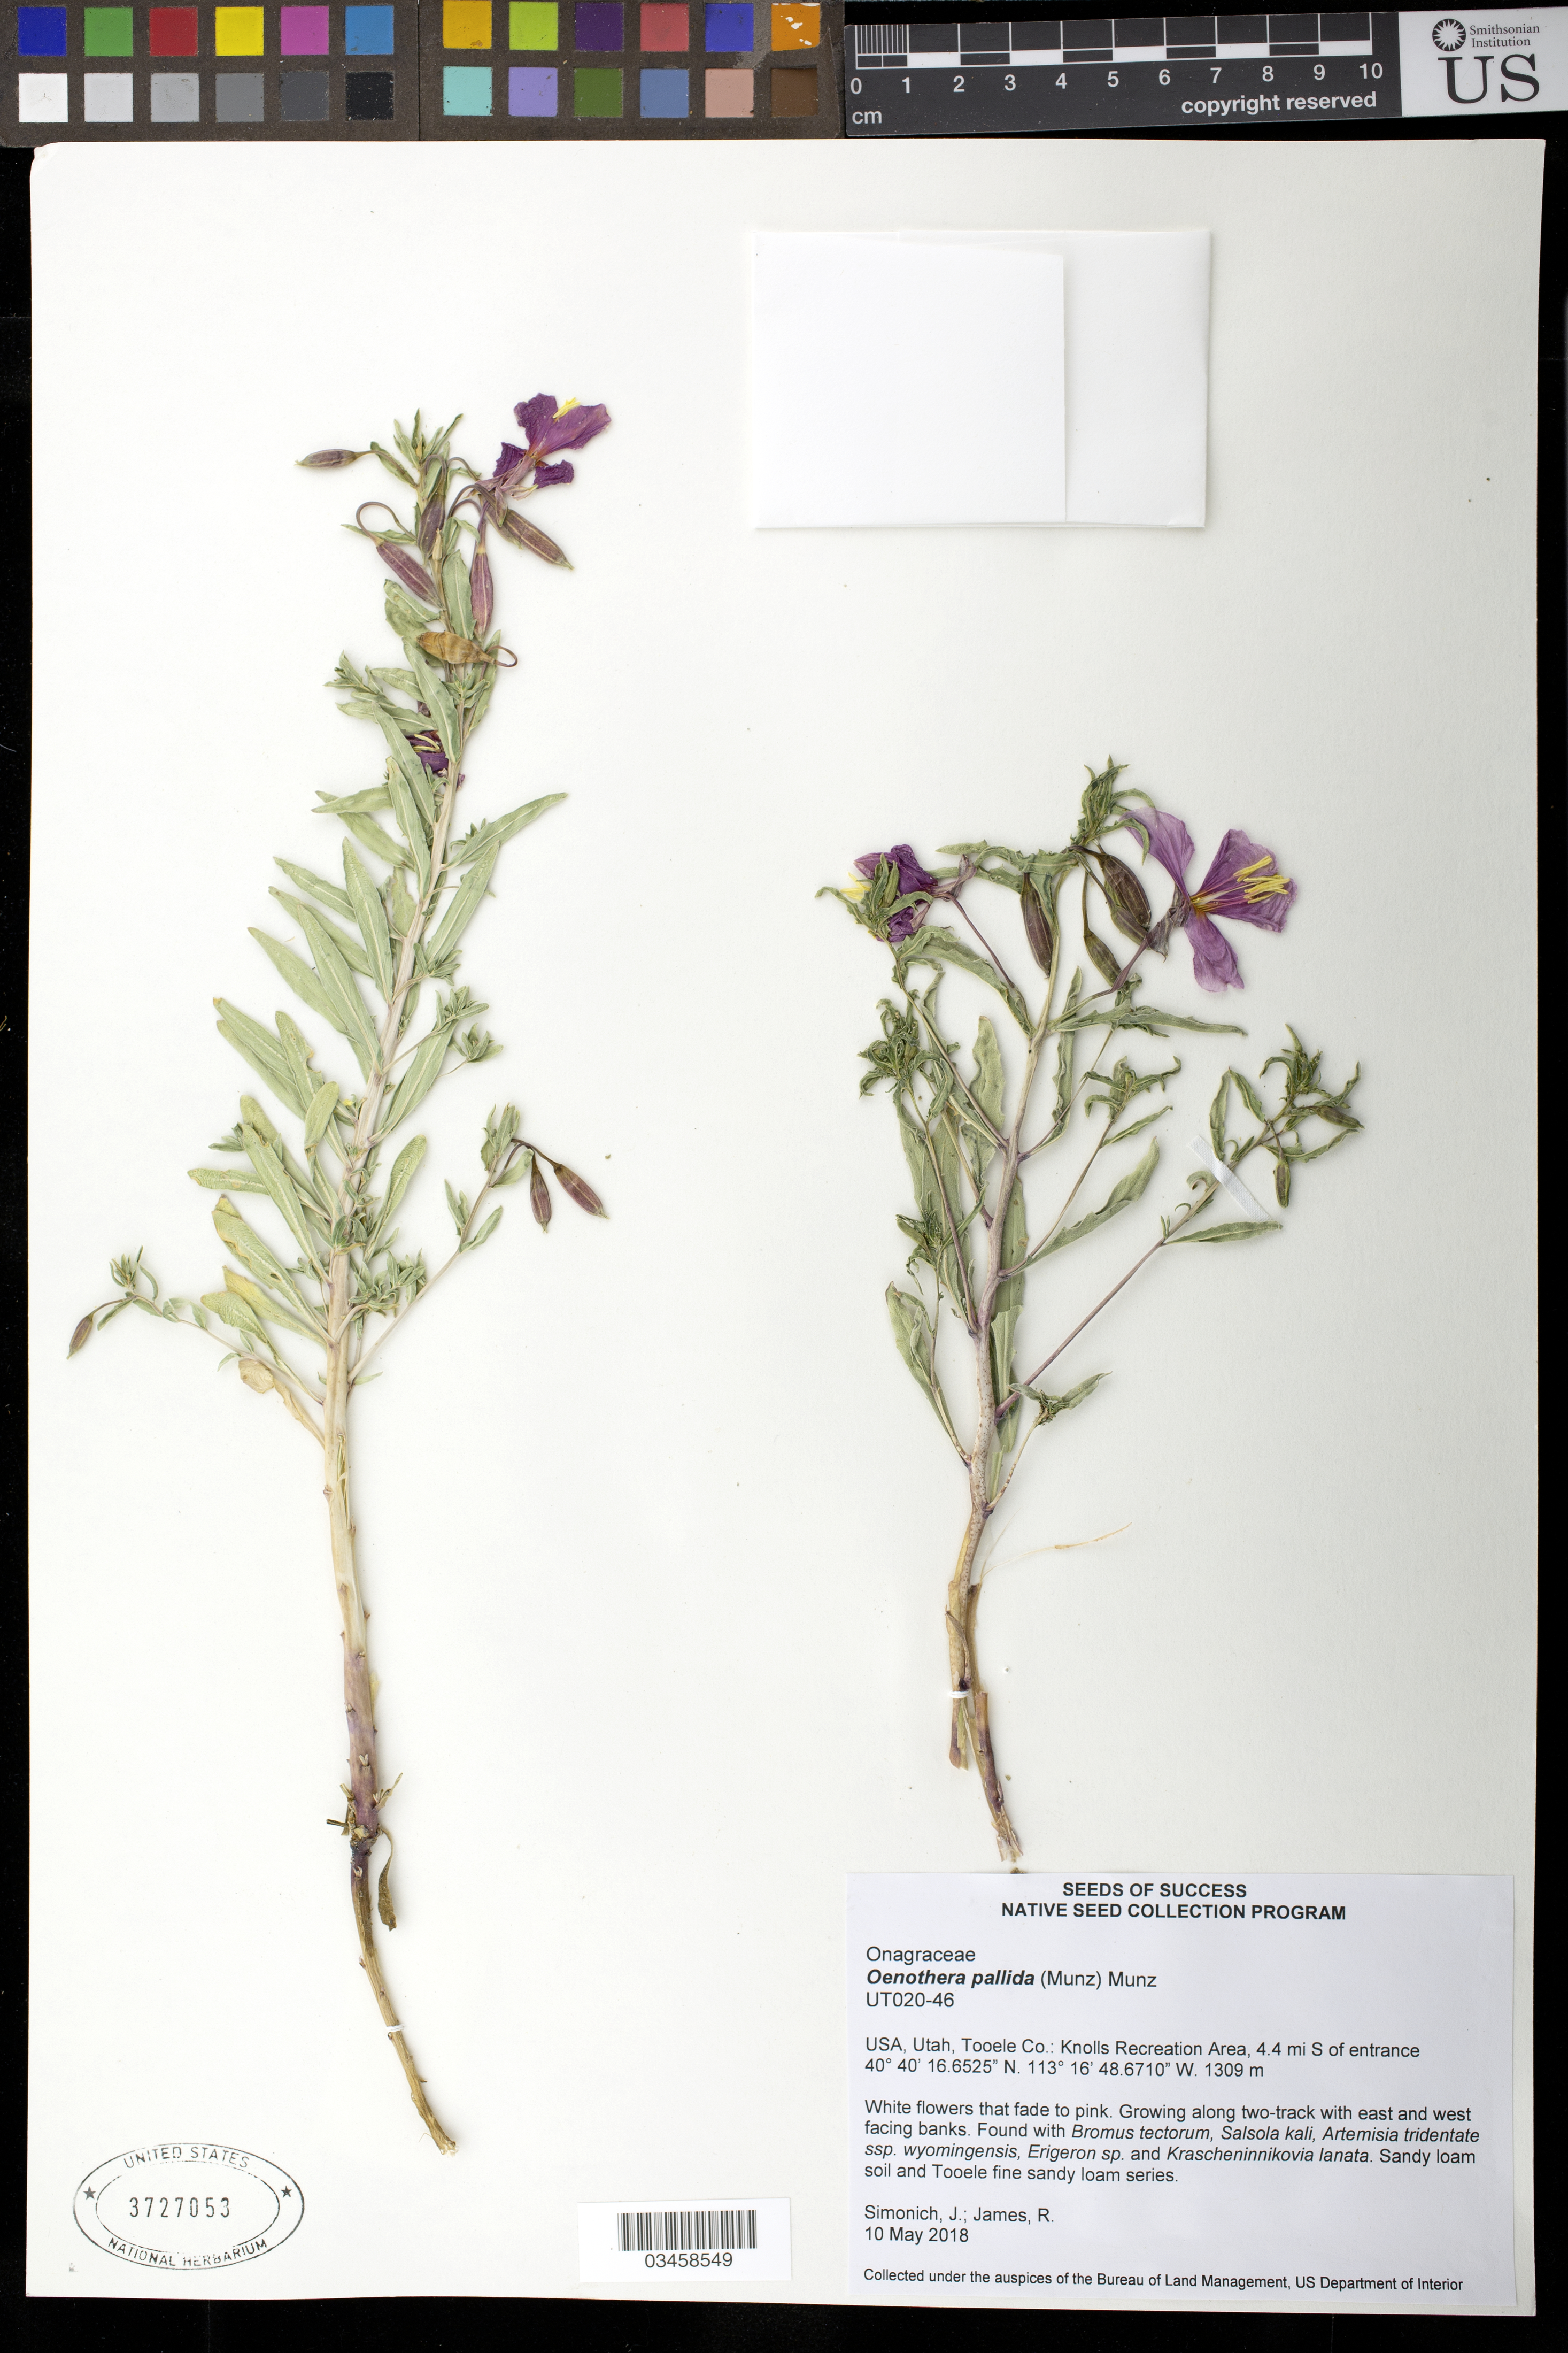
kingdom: Plantae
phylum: Tracheophyta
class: Magnoliopsida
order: Myrtales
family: Onagraceae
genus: Oenothera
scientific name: Oenothera pallida subsp. pallida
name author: Lindl.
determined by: Wagner, W. L., (BOT), Smithsonian Institution - National Museum of Natural History (UNITED STATES)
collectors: J. Simonich & J. James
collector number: UT020-46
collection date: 2018-05-10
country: United States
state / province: Utah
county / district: Tooele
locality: Knolls Recreation Area, 4.4 mi. S of entrance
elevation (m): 1309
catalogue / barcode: US 3727053